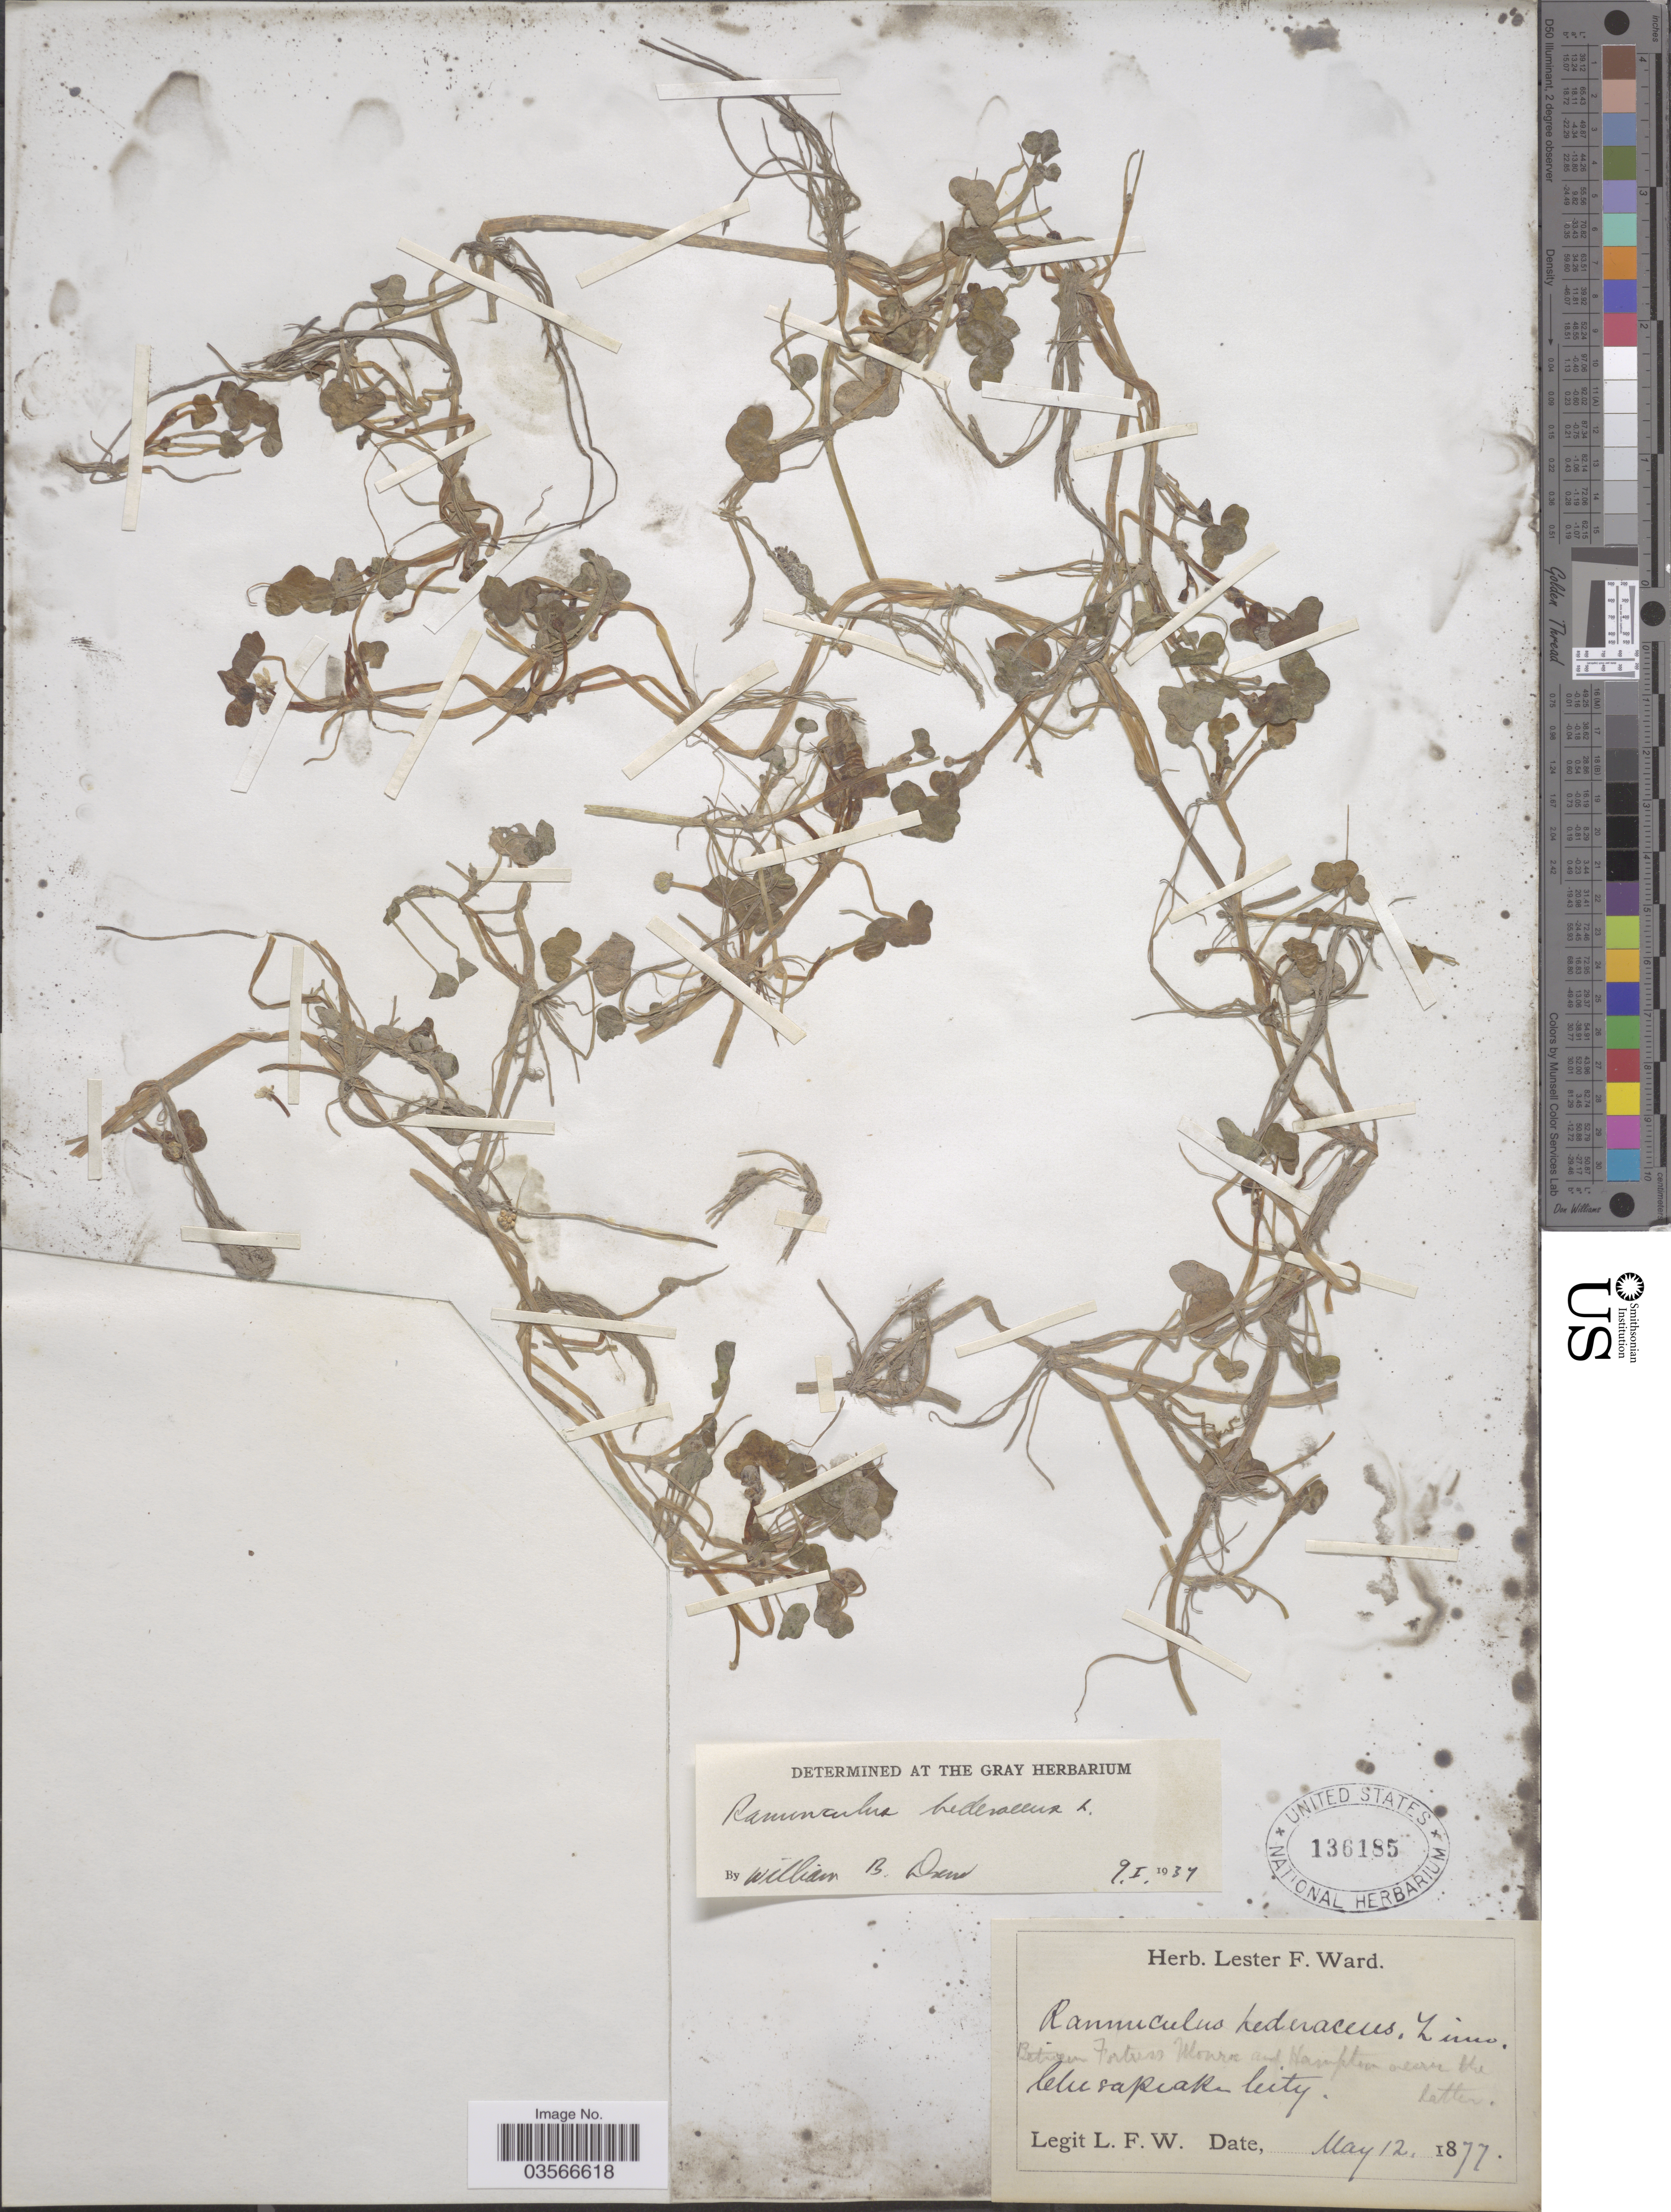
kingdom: Plantae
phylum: Tracheophyta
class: Magnoliopsida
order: Ranunculales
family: Ranunculaceae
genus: Ranunculus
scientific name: Ranunculus hederaceus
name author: L.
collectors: L. F. Ward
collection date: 1877-05-12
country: United States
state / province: Maryland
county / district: Cecil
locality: Chesapeake City.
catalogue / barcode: US 136185